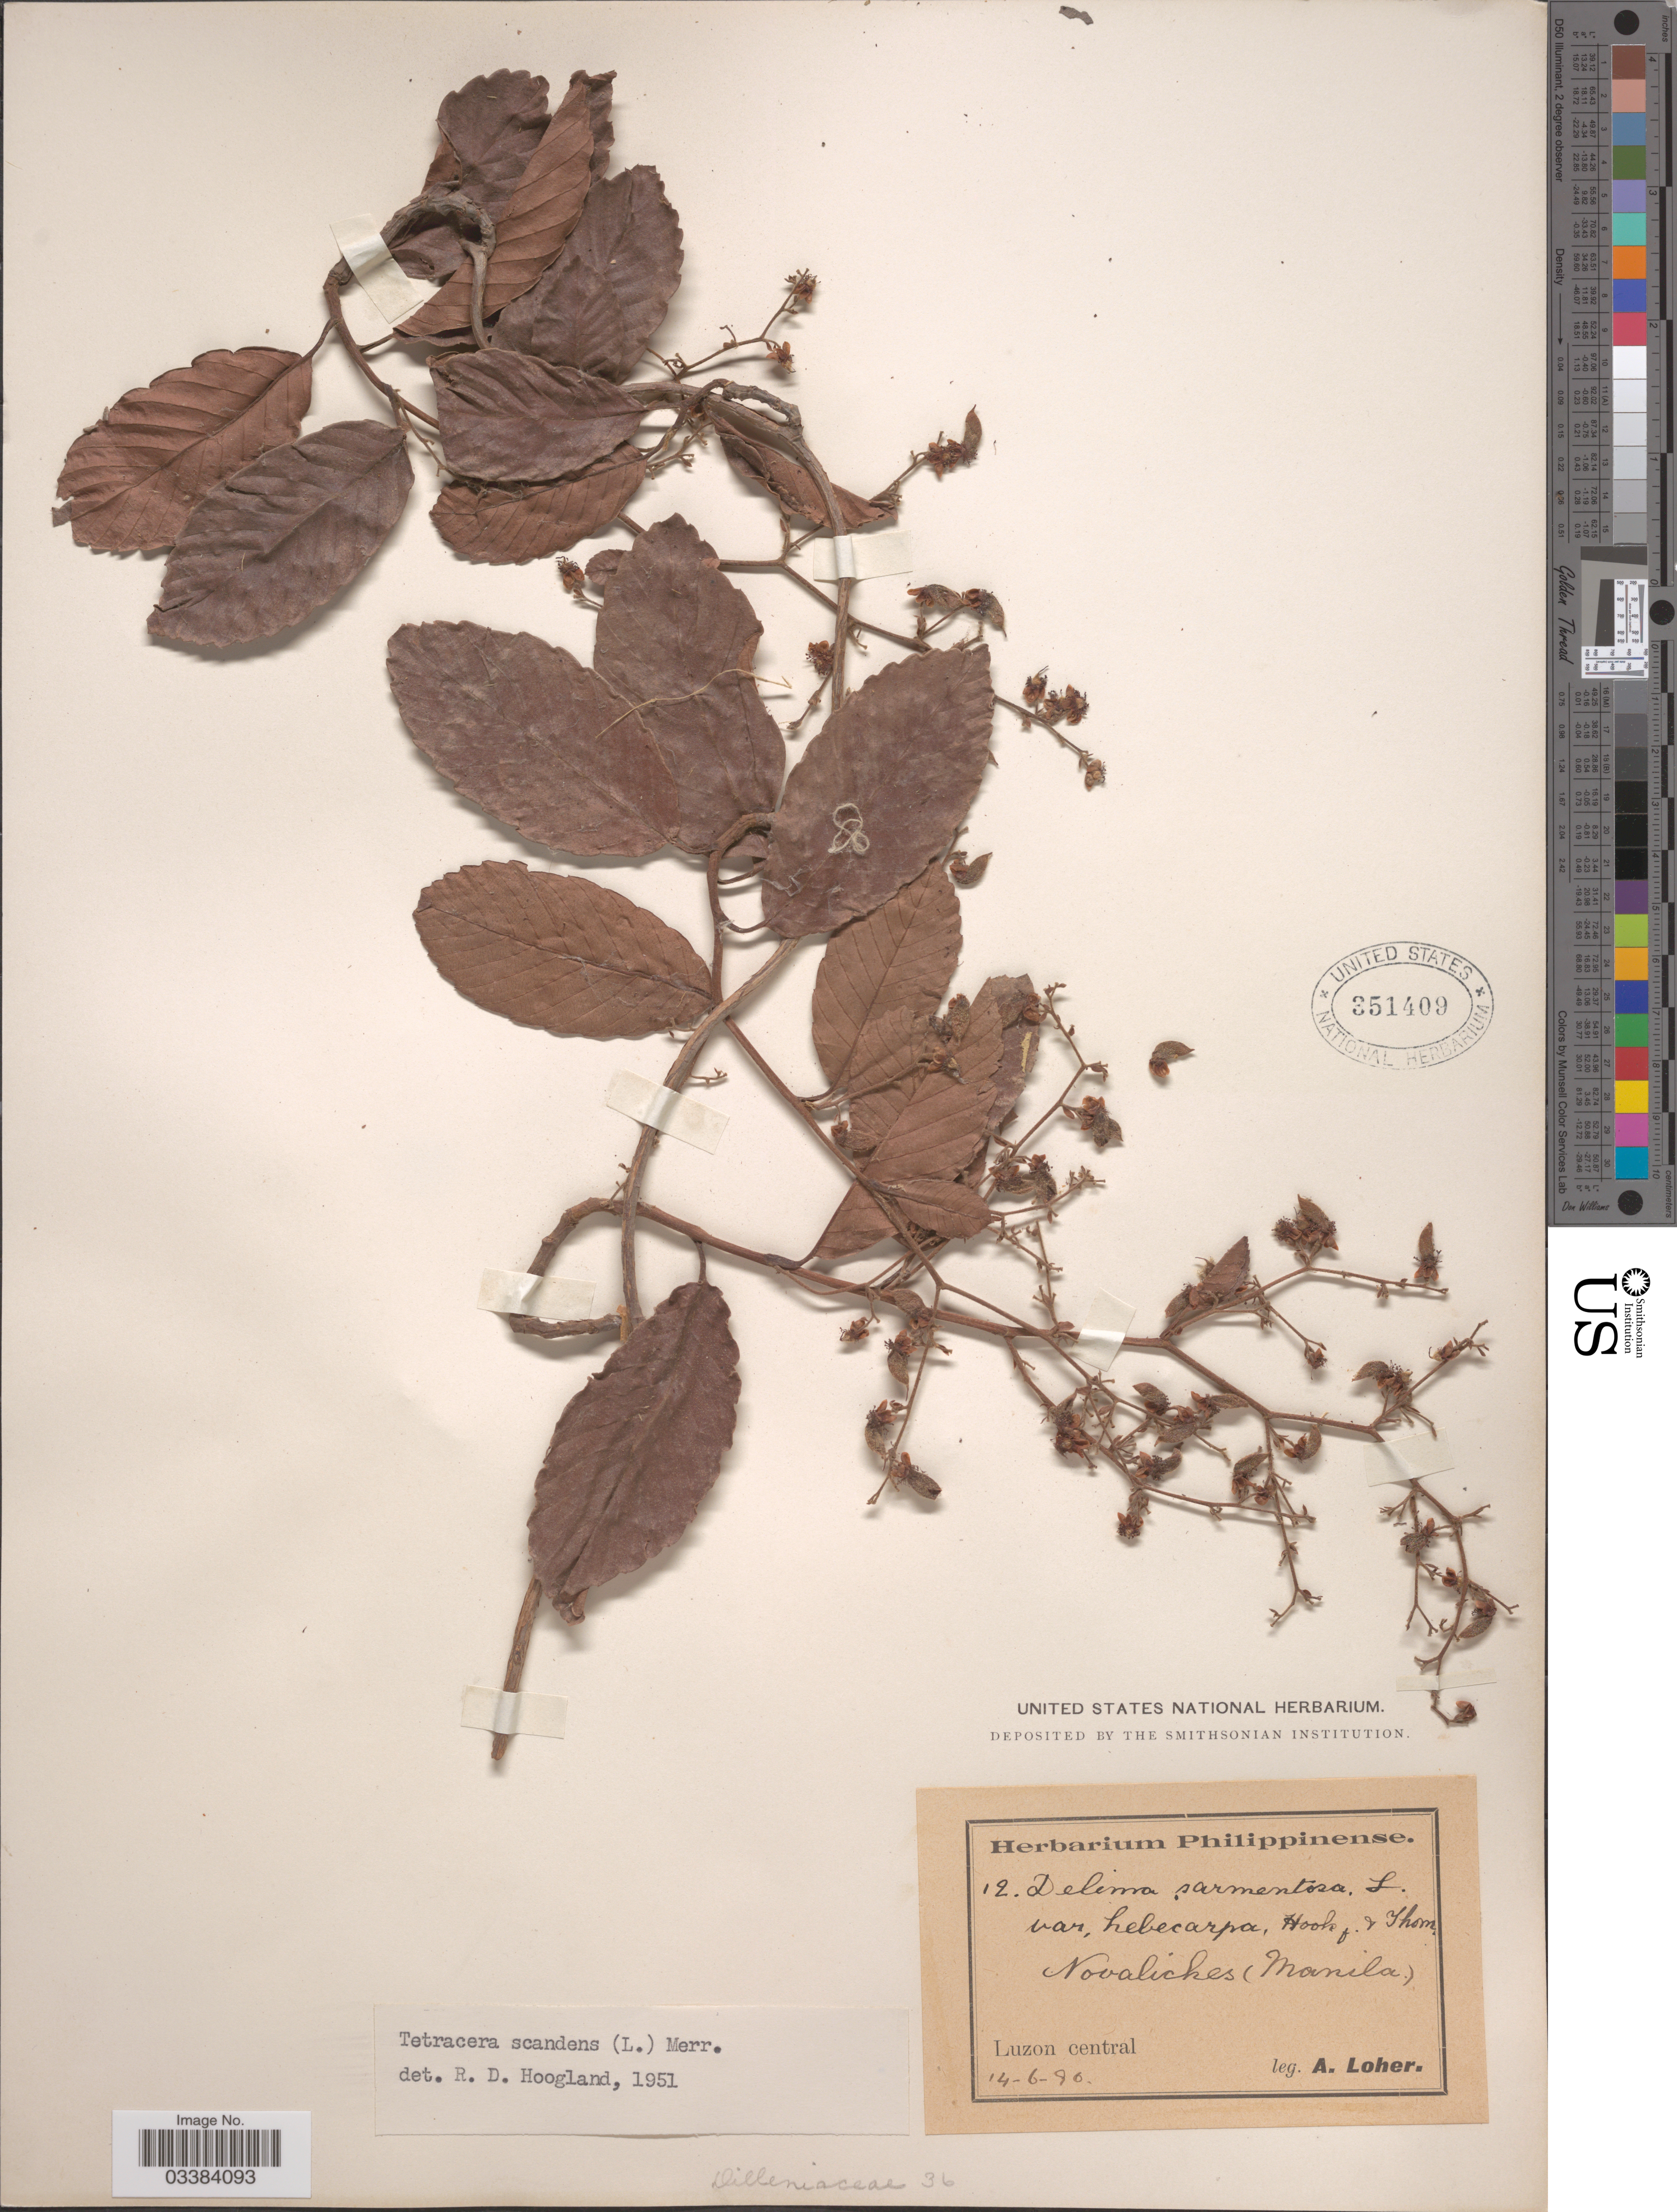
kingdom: Plantae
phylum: Tracheophyta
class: Magnoliopsida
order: Dilleniales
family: Dilleniaceae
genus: Tetracera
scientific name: Tetracera scandens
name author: (L.) Merr.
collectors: A. Loher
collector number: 12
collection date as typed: Transcribed d/m/y: 14/6/90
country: Philippines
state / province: Central Luzon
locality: Novaliches (Manila).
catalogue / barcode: US 351409